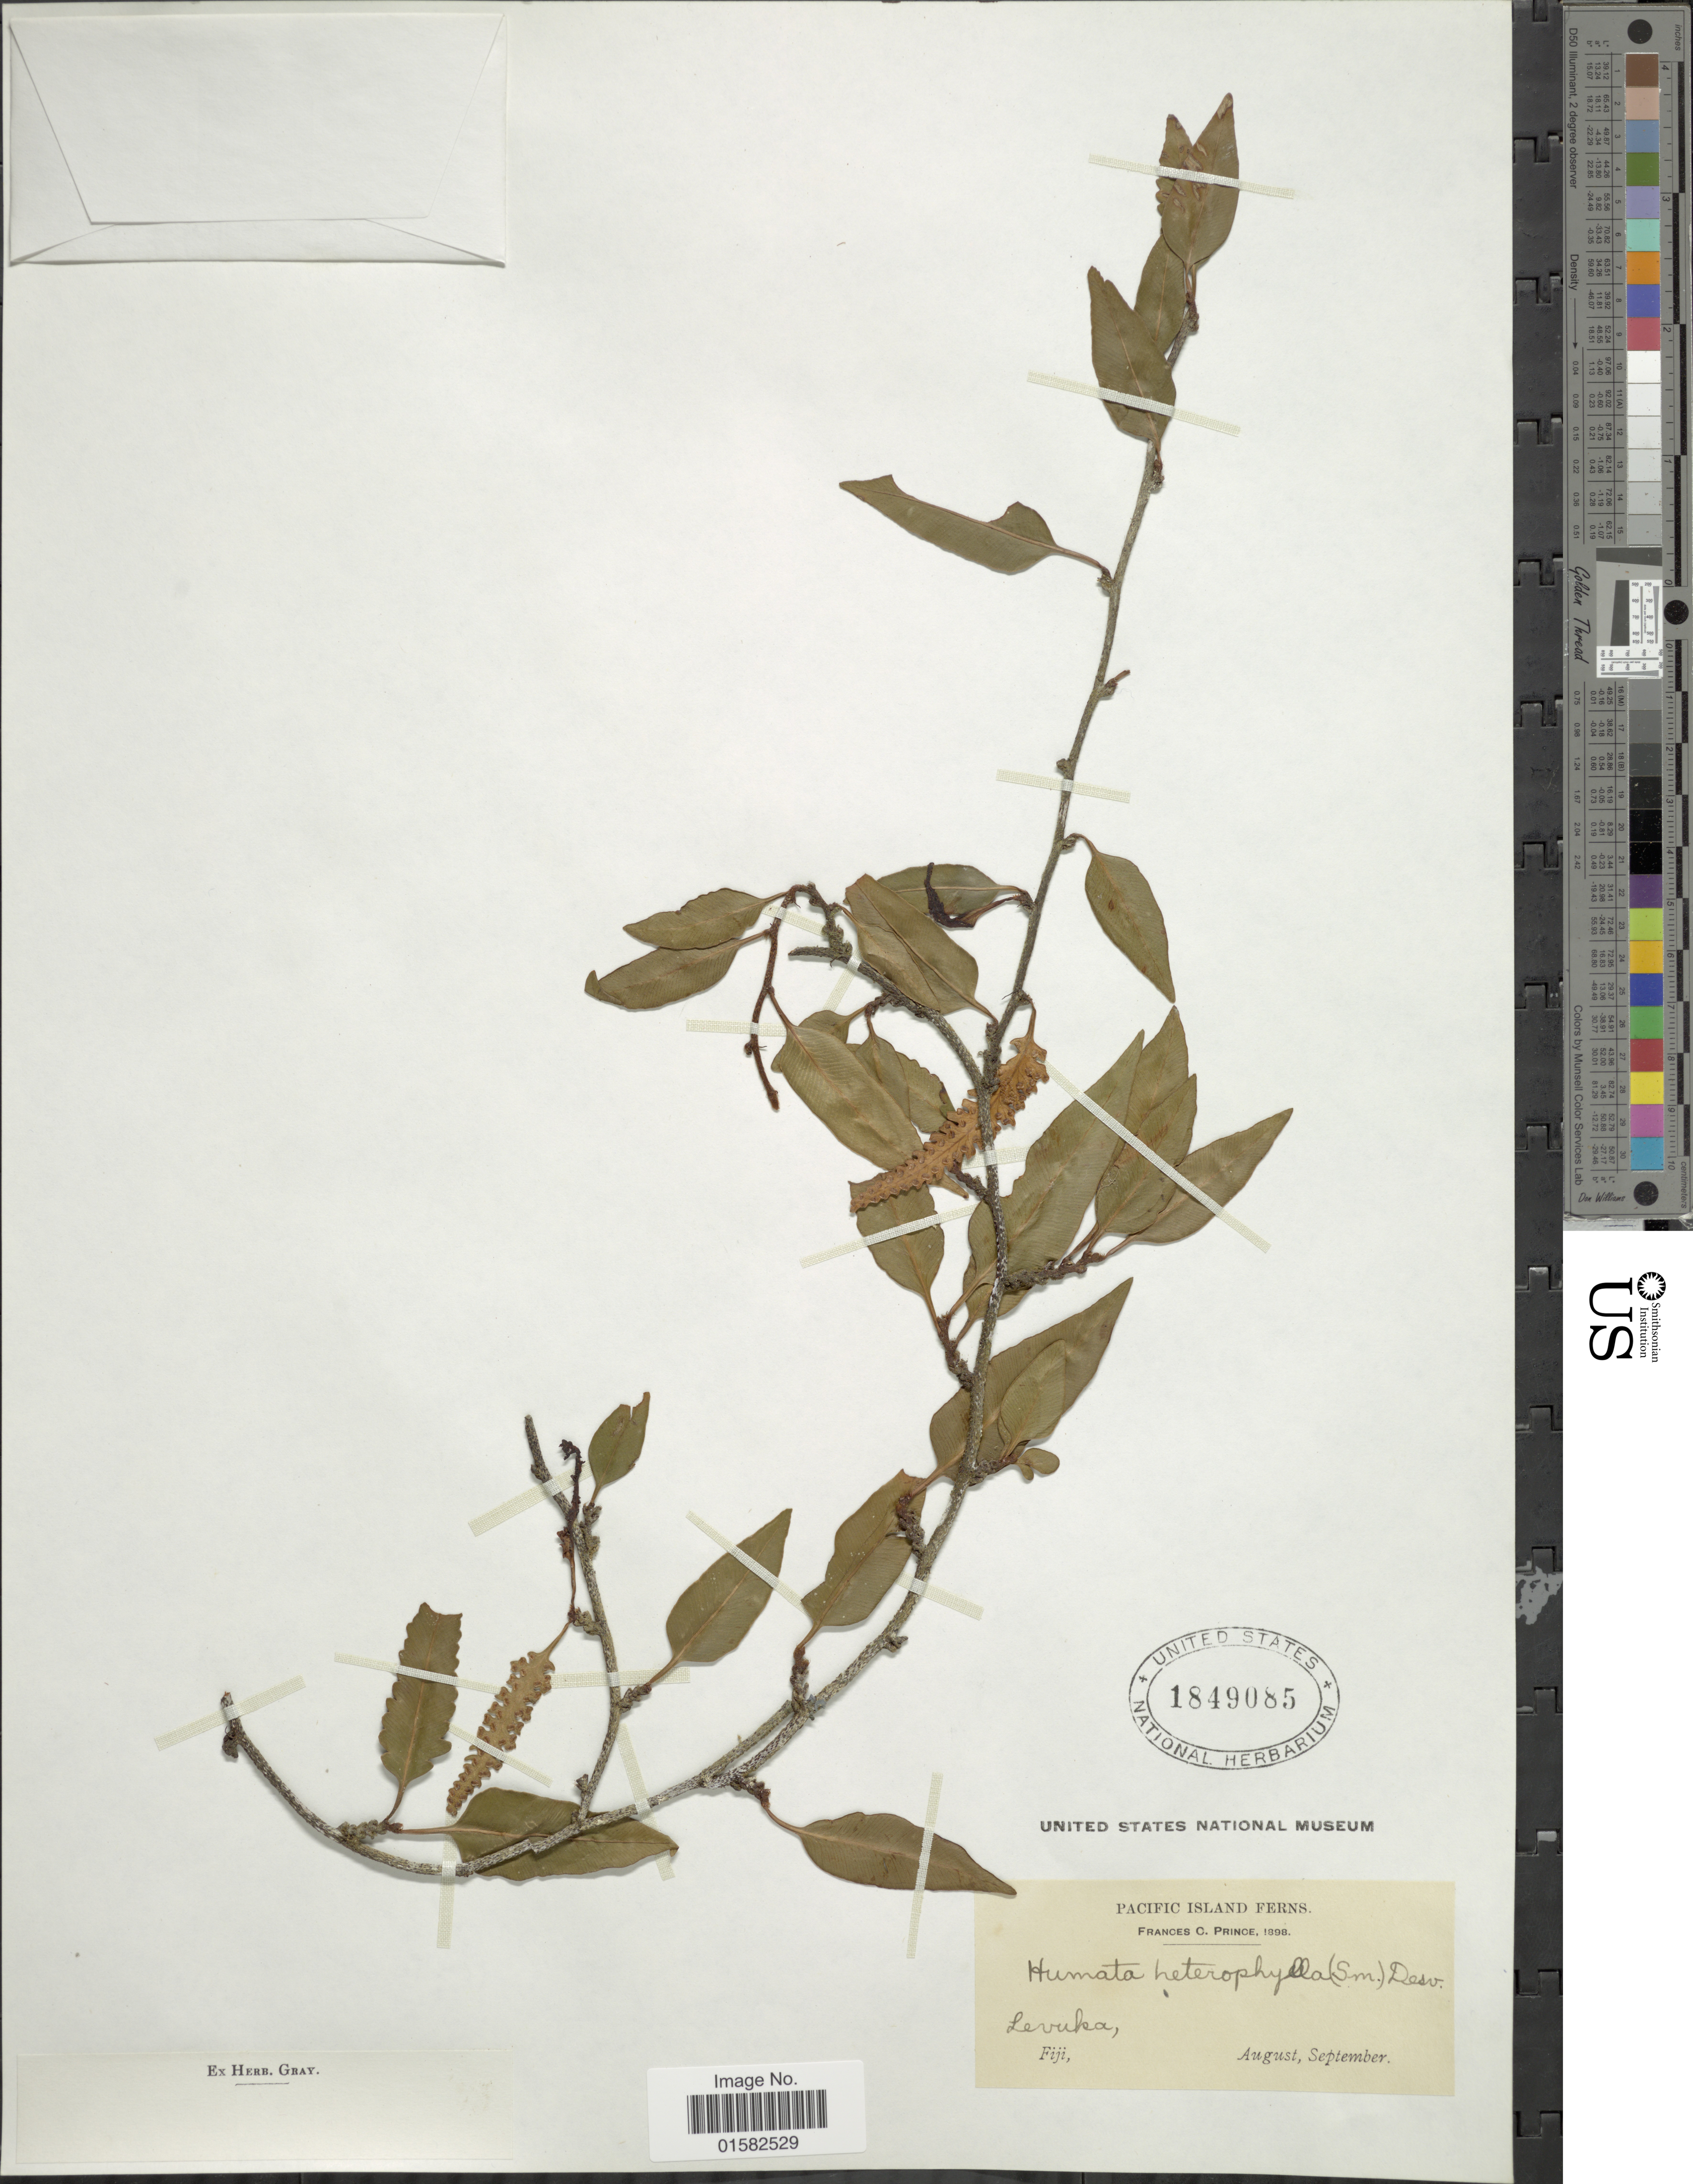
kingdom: Plantae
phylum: Tracheophyta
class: Polypodiopsida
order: Polypodiales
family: Davalliaceae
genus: Humata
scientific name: Humata heterophylla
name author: (Sm.) Desv.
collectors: F. Prince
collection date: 1898-08/1898-09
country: Fiji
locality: Pacific Island, Levuka.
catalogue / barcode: US 1849085